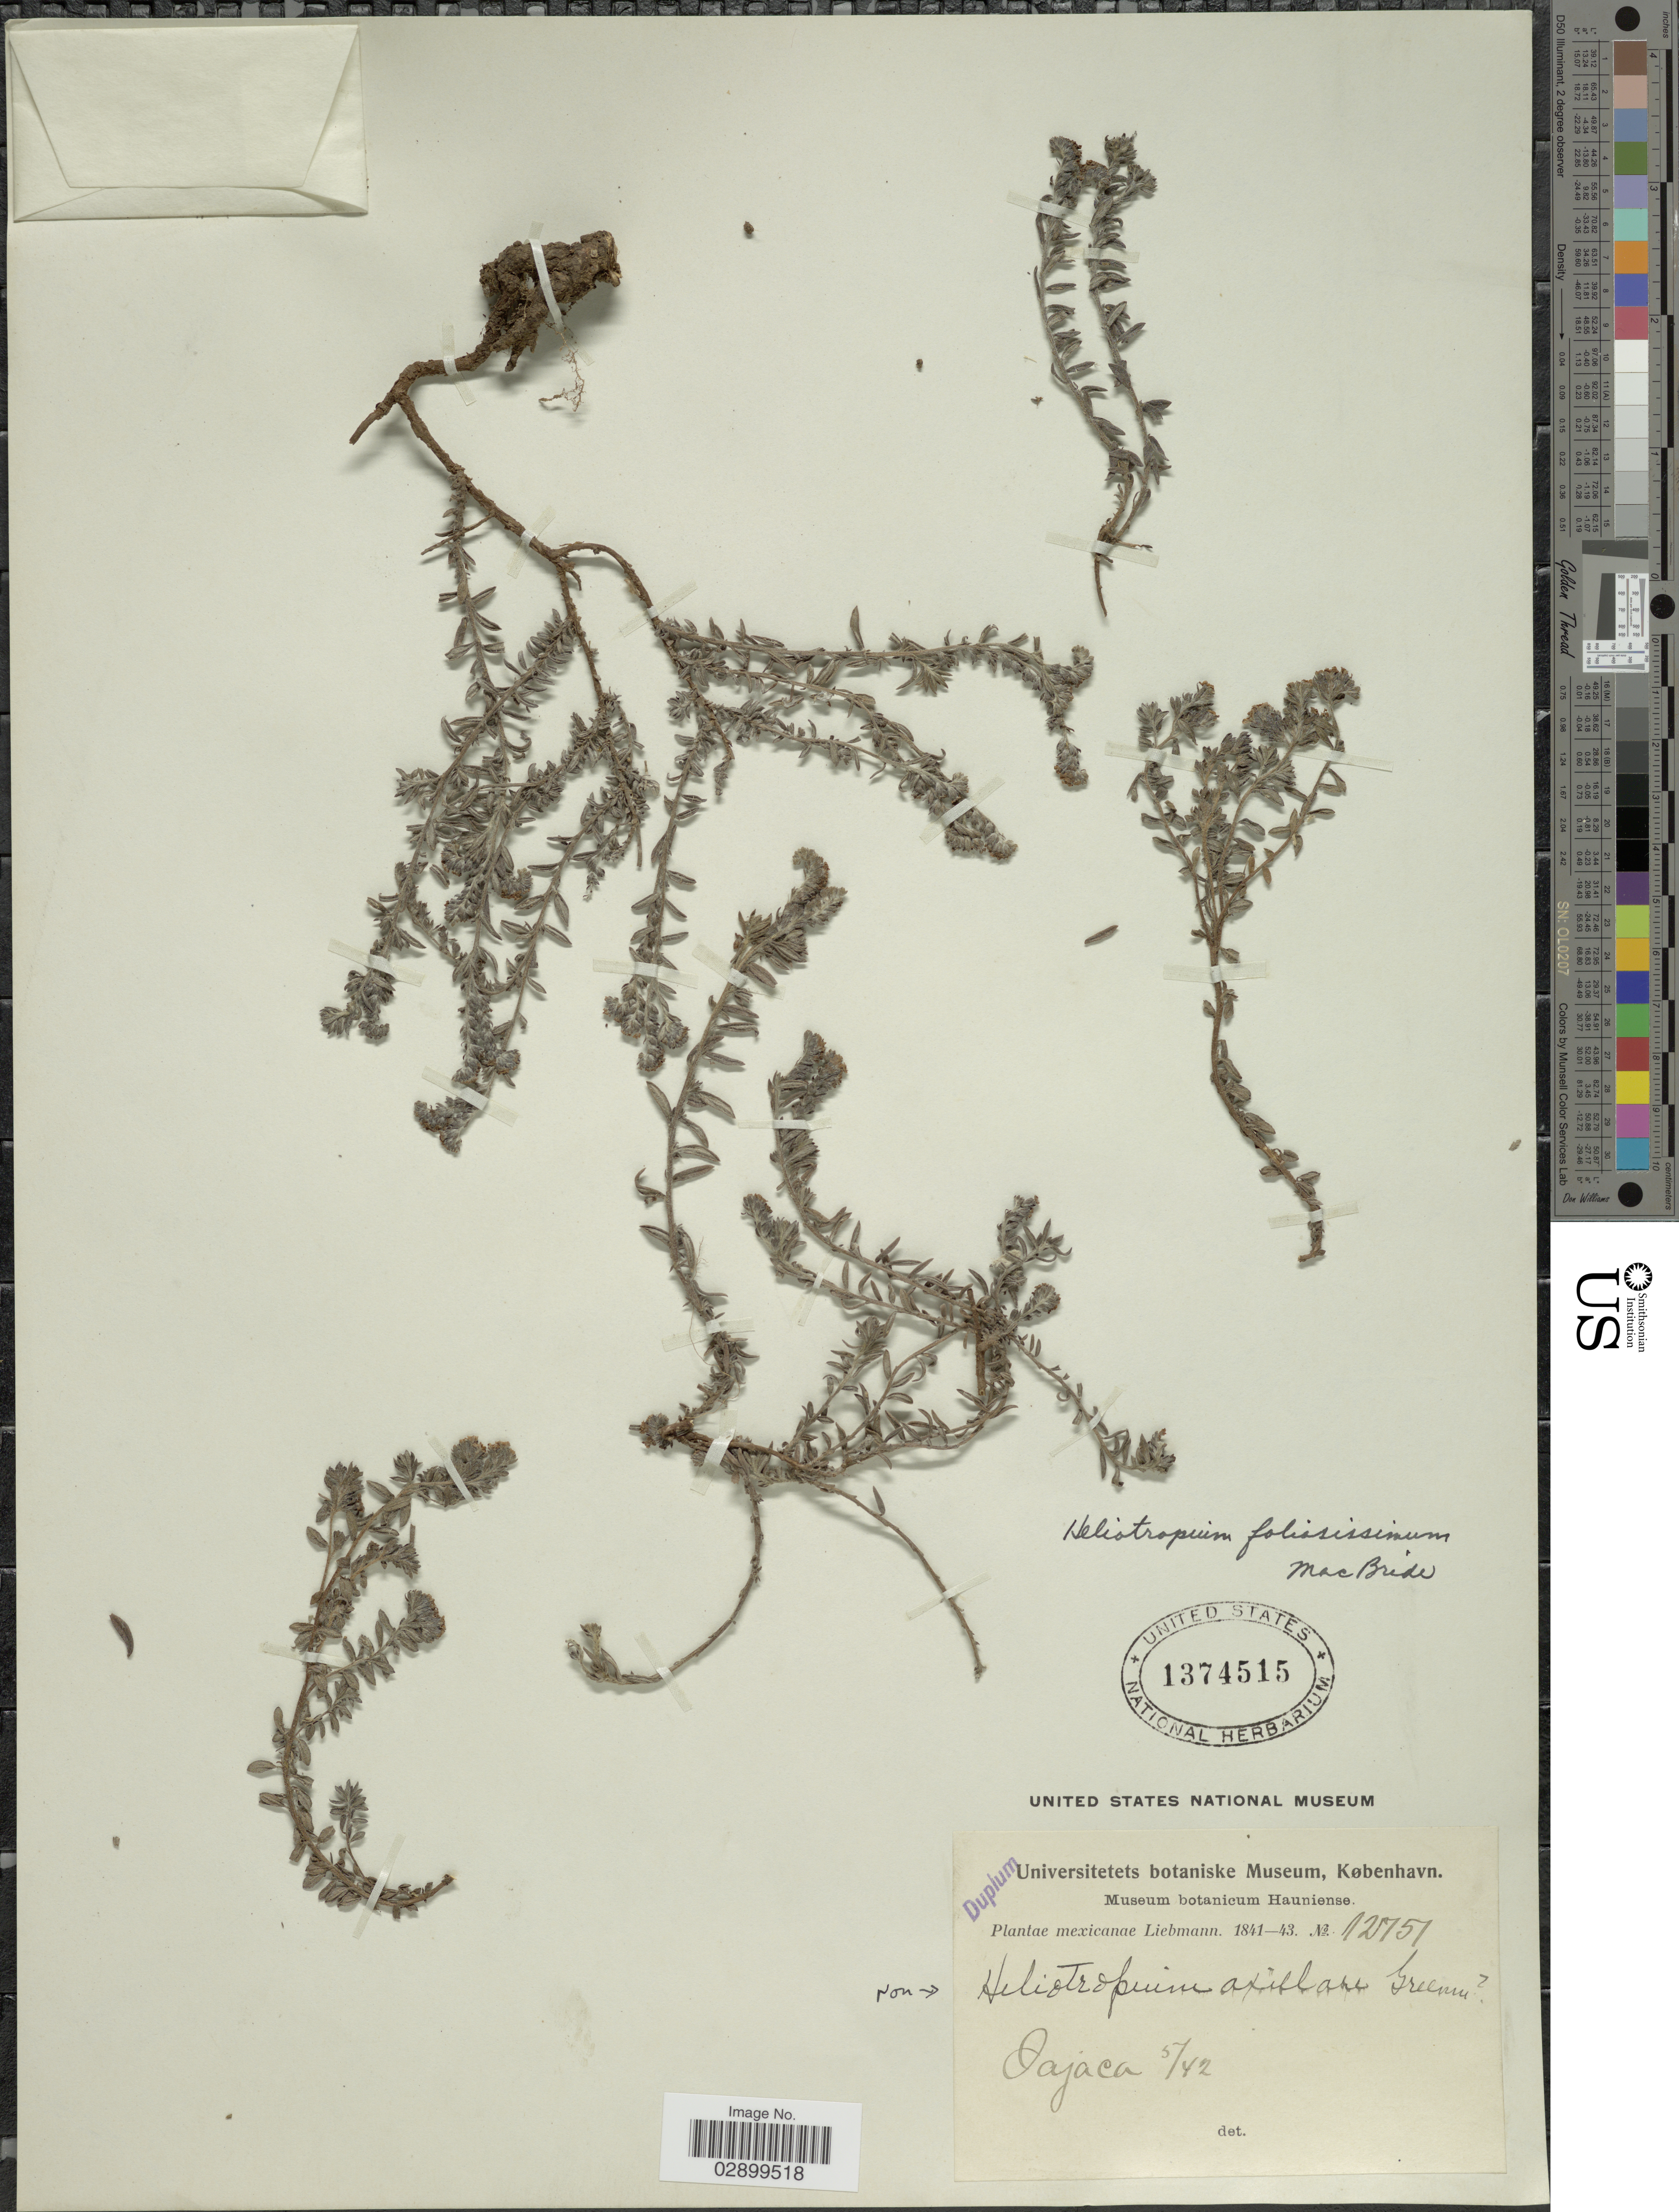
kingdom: Plantae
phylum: Tracheophyta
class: Magnoliopsida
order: Boraginales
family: Heliotropiaceae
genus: Heliotropium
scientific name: Heliotropium foliosissimum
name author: J.F. Macbr.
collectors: Liebmann, --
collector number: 12751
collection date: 1842-05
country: Mexico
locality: Oajaca.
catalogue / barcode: US 1374515